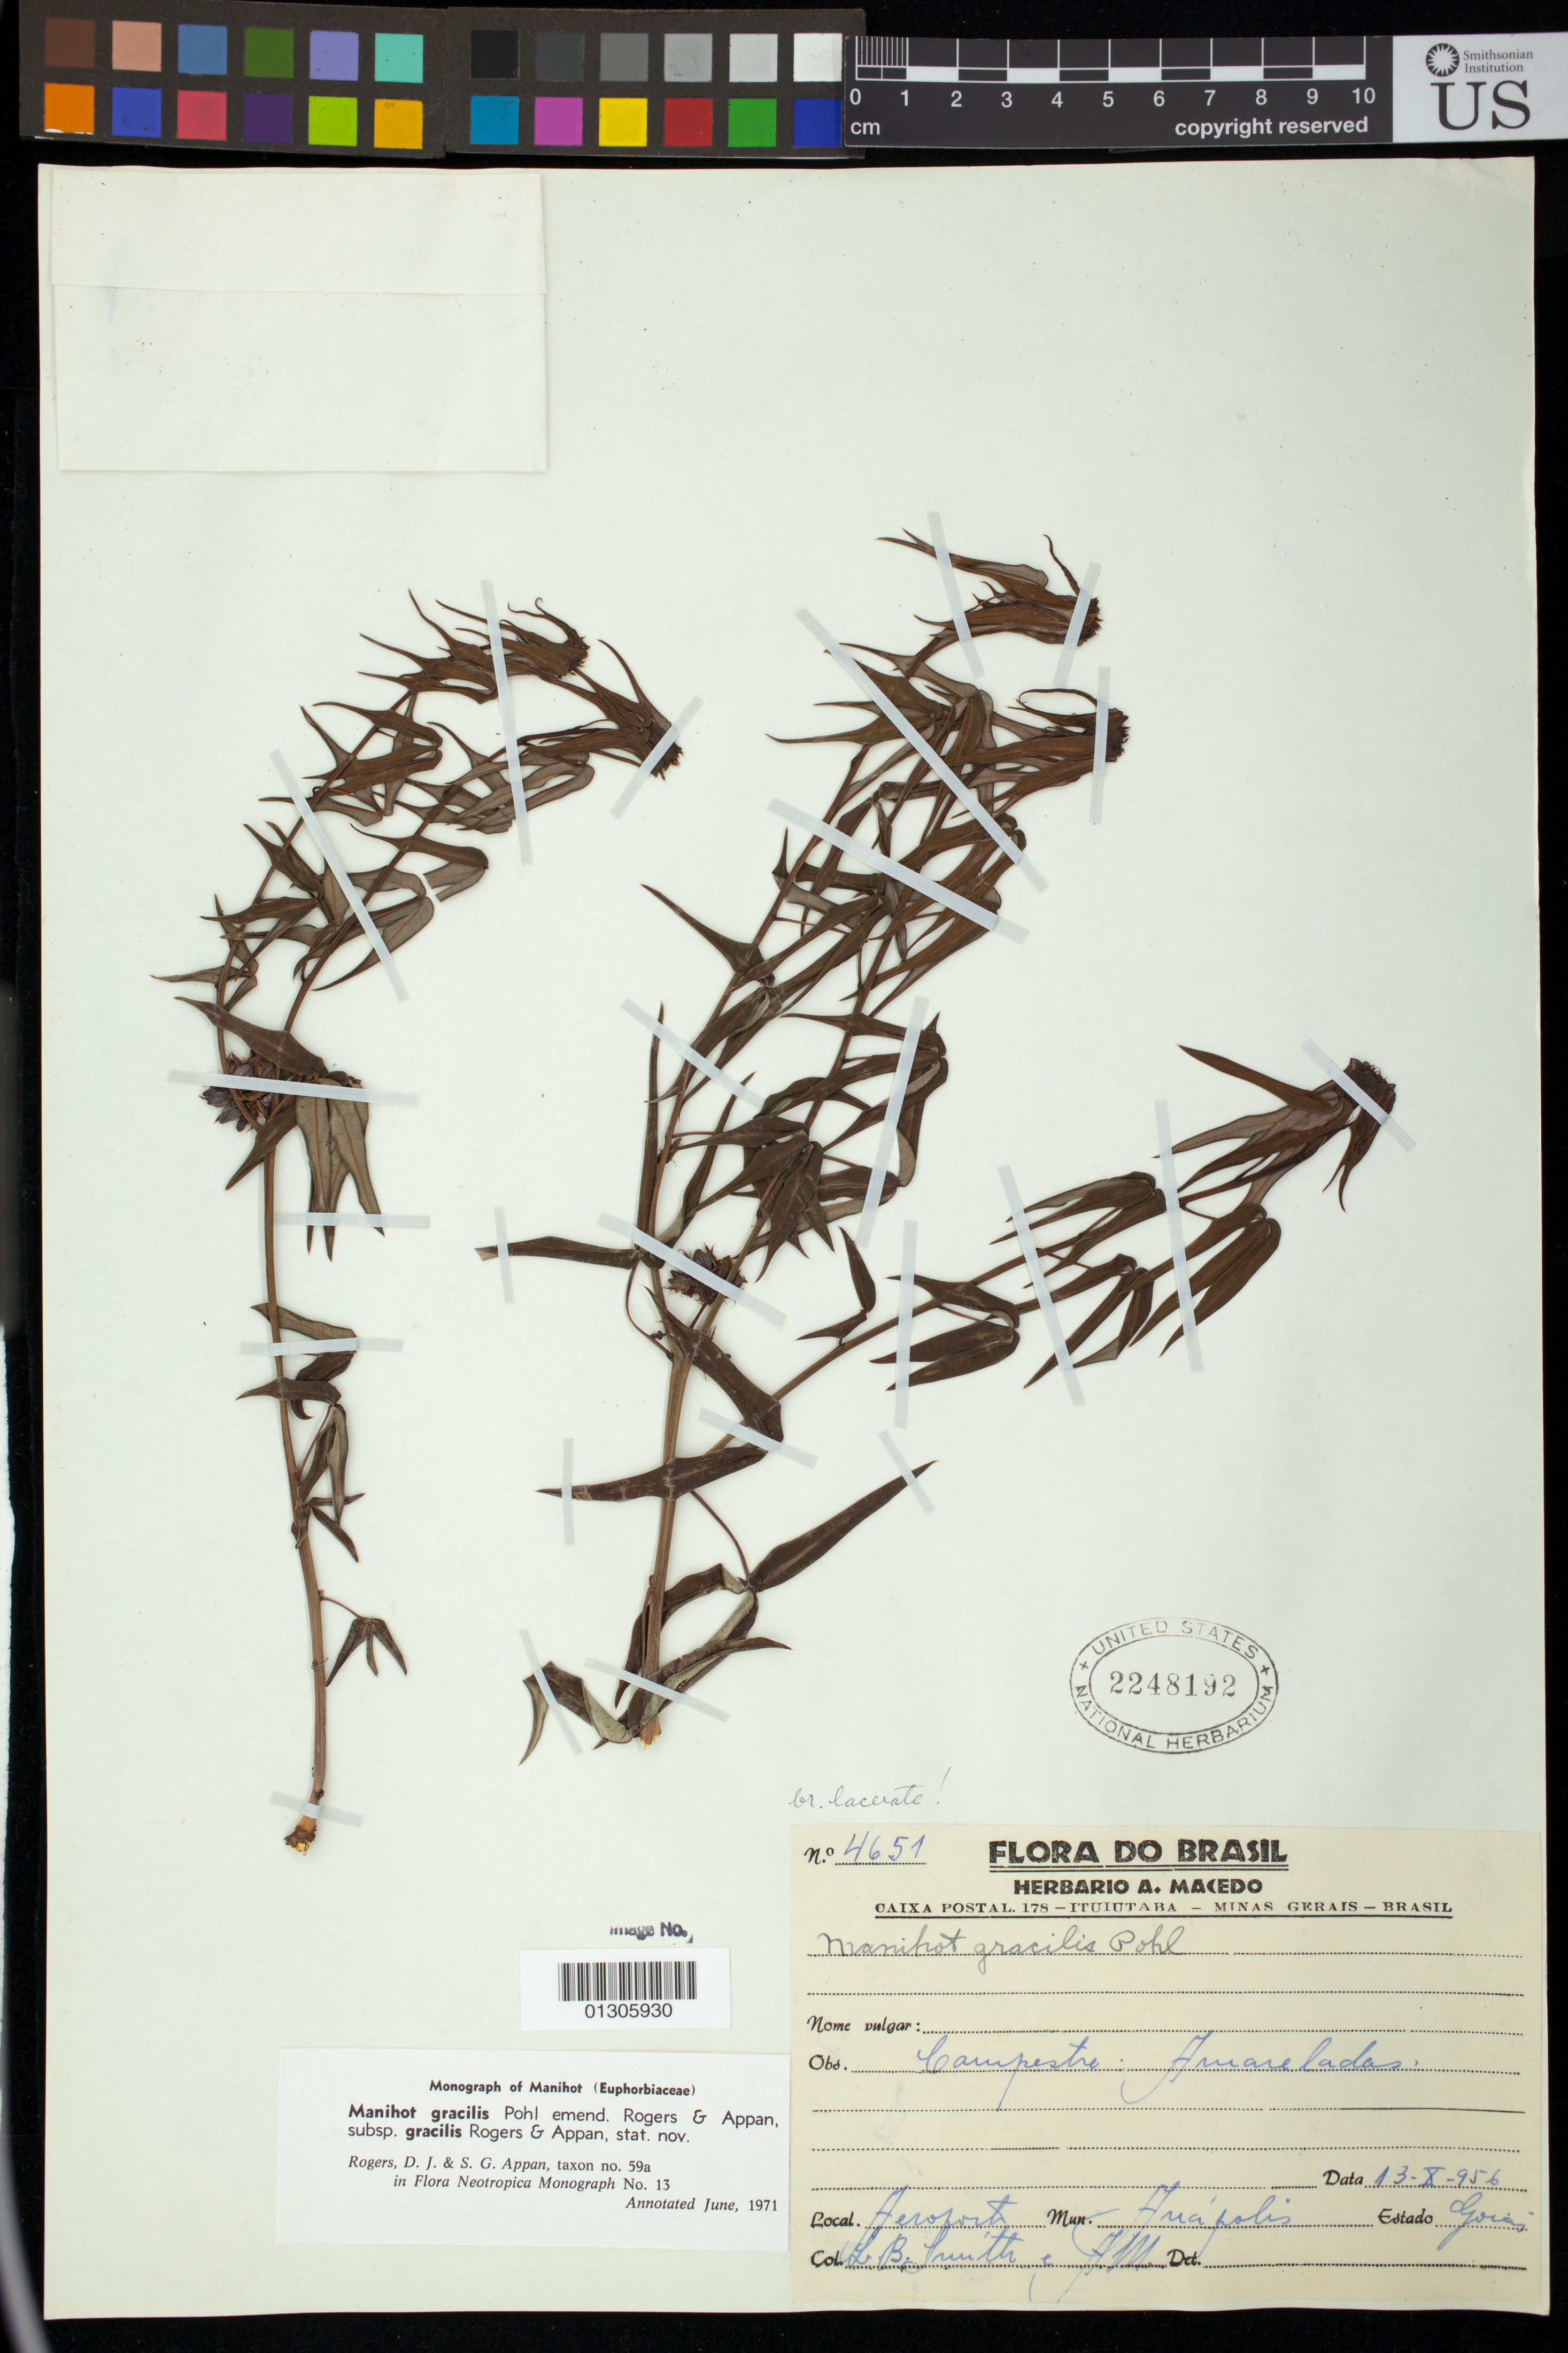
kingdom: Plantae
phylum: Tracheophyta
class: Magnoliopsida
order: Malpighiales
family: Euphorbiaceae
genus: Manihot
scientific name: Manihot esculenta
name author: Crantz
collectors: L. Smith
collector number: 4651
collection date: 1956-10-13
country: Brazil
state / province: Goiás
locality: Aeroposte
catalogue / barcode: US 2248192